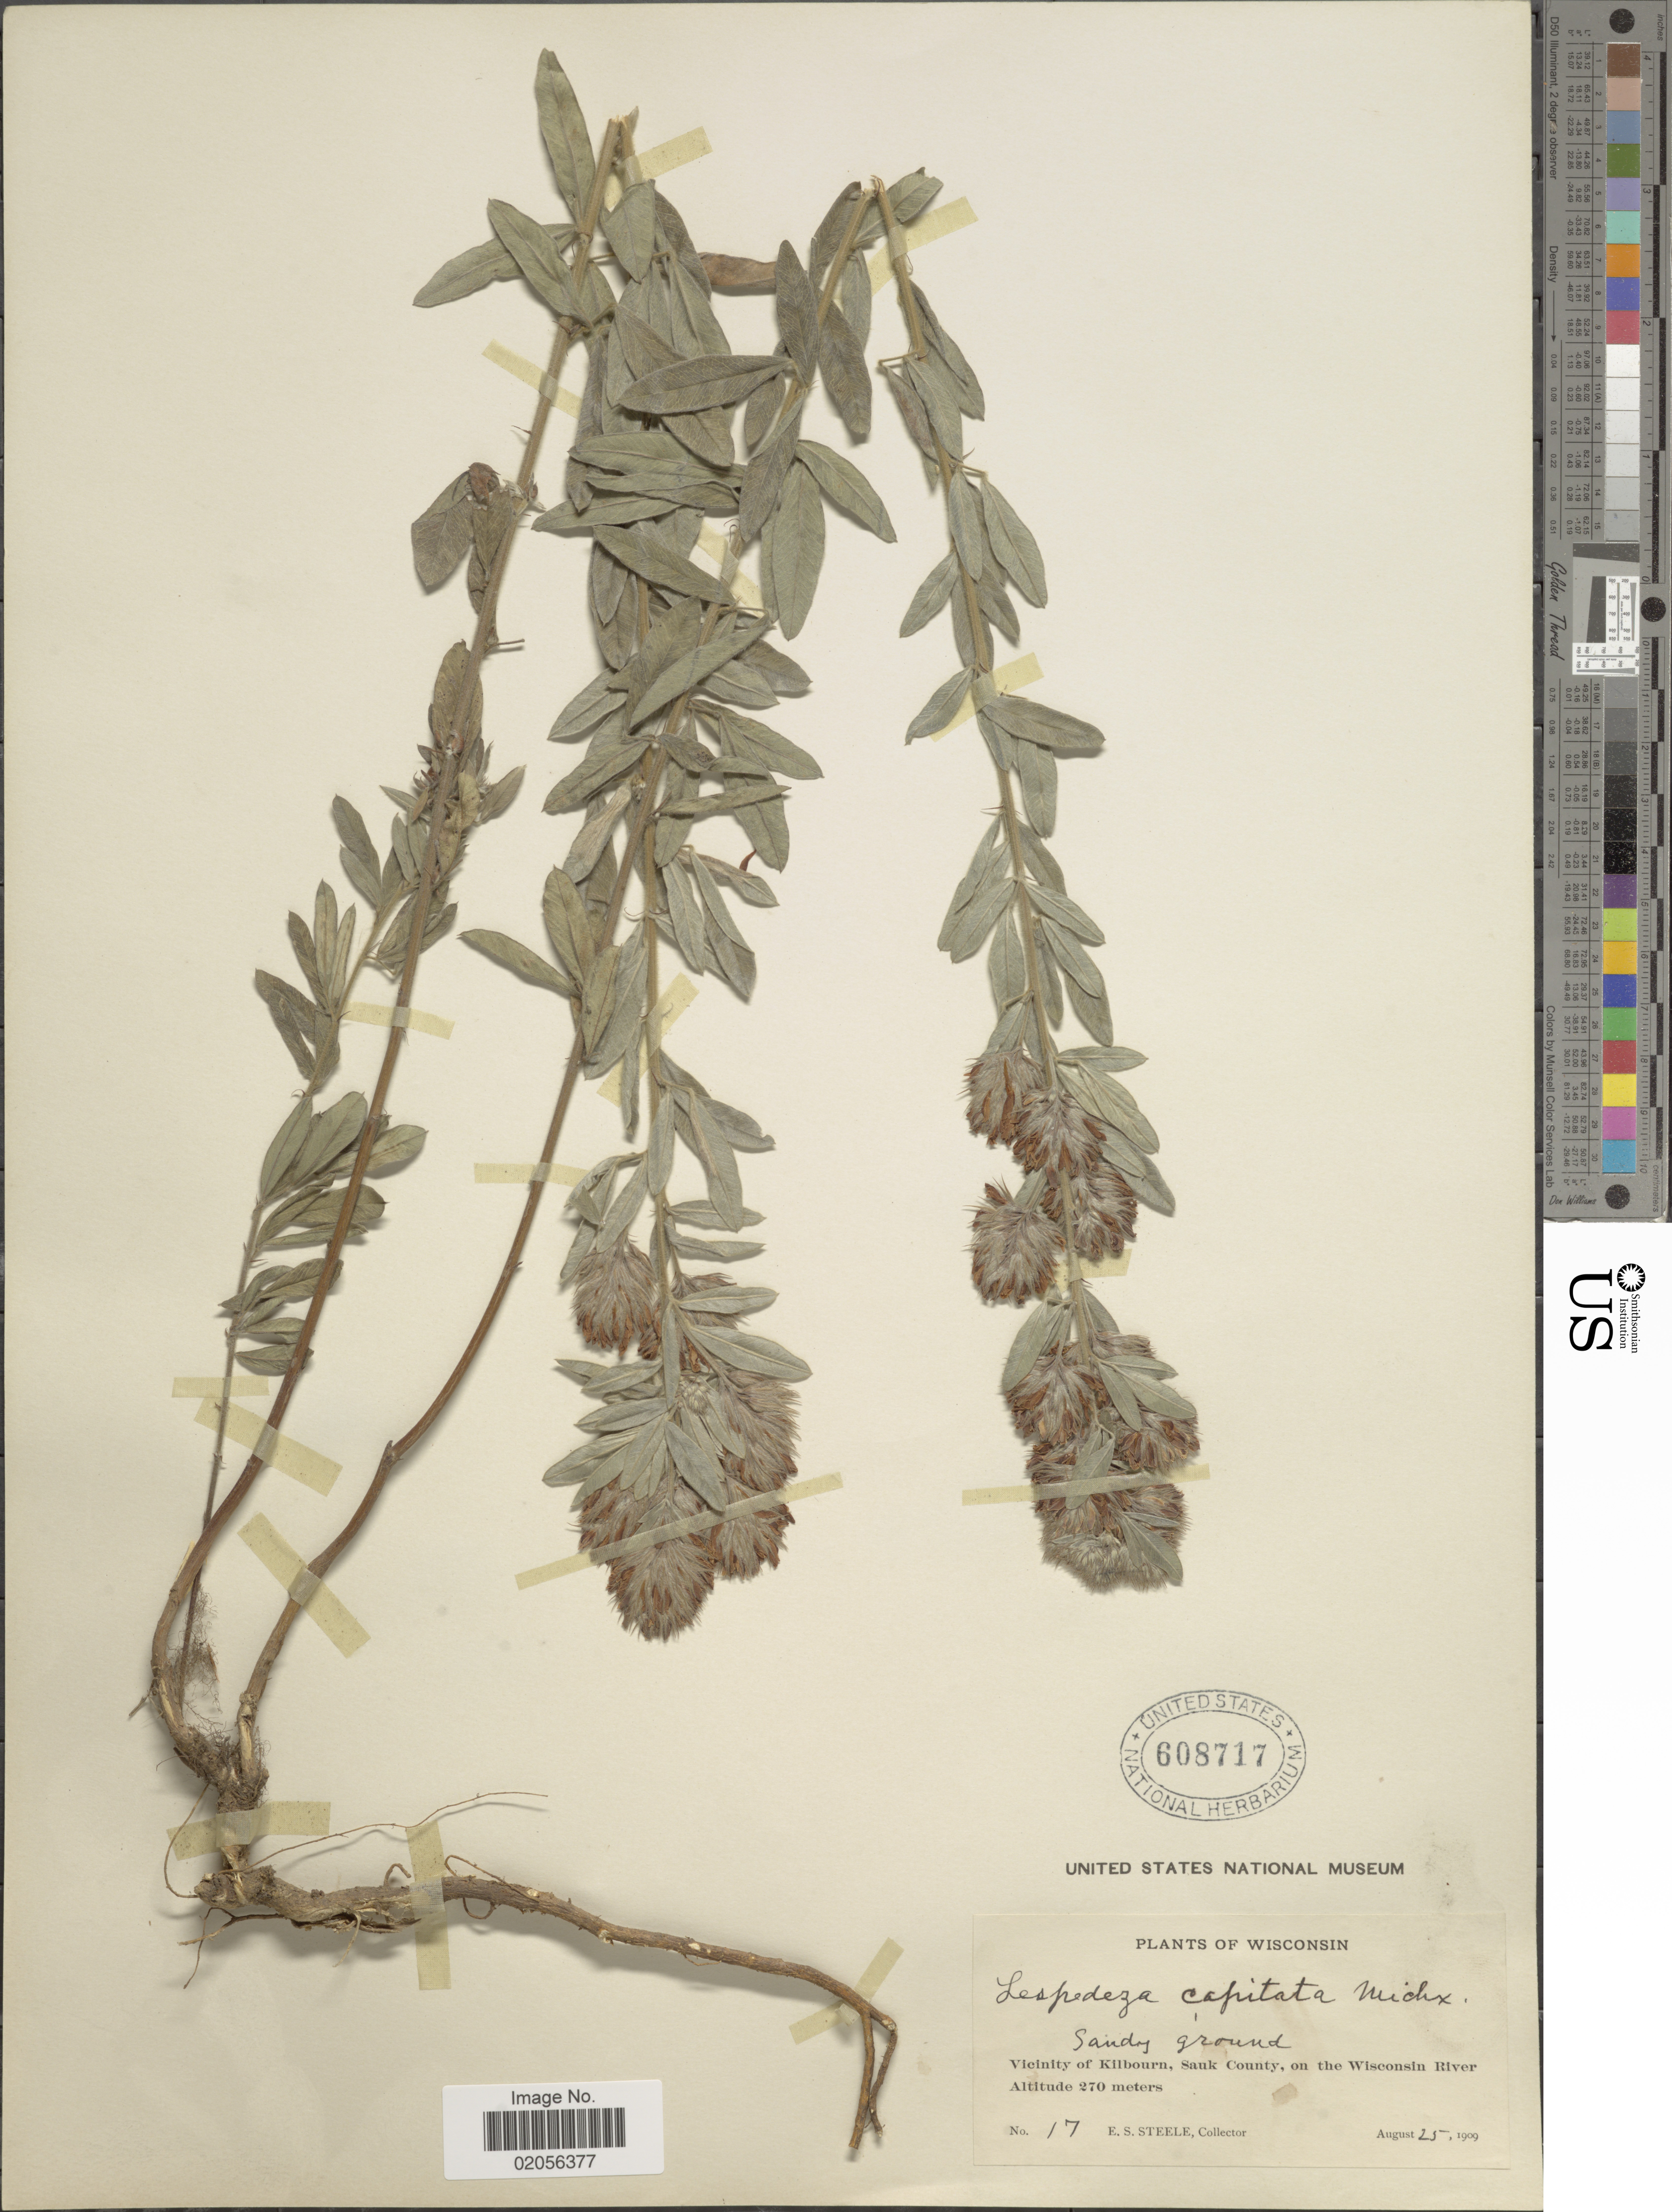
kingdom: Plantae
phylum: Tracheophyta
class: Magnoliopsida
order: Fabales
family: Fabaceae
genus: Lespedeza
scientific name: Lespedeza capitata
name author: Michx.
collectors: E. Steele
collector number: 17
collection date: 1909-08-25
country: United States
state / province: Wisconsin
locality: Vicinity of Kilbourn, Sauk County, on the Wisconsin River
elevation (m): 270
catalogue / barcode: US 608717